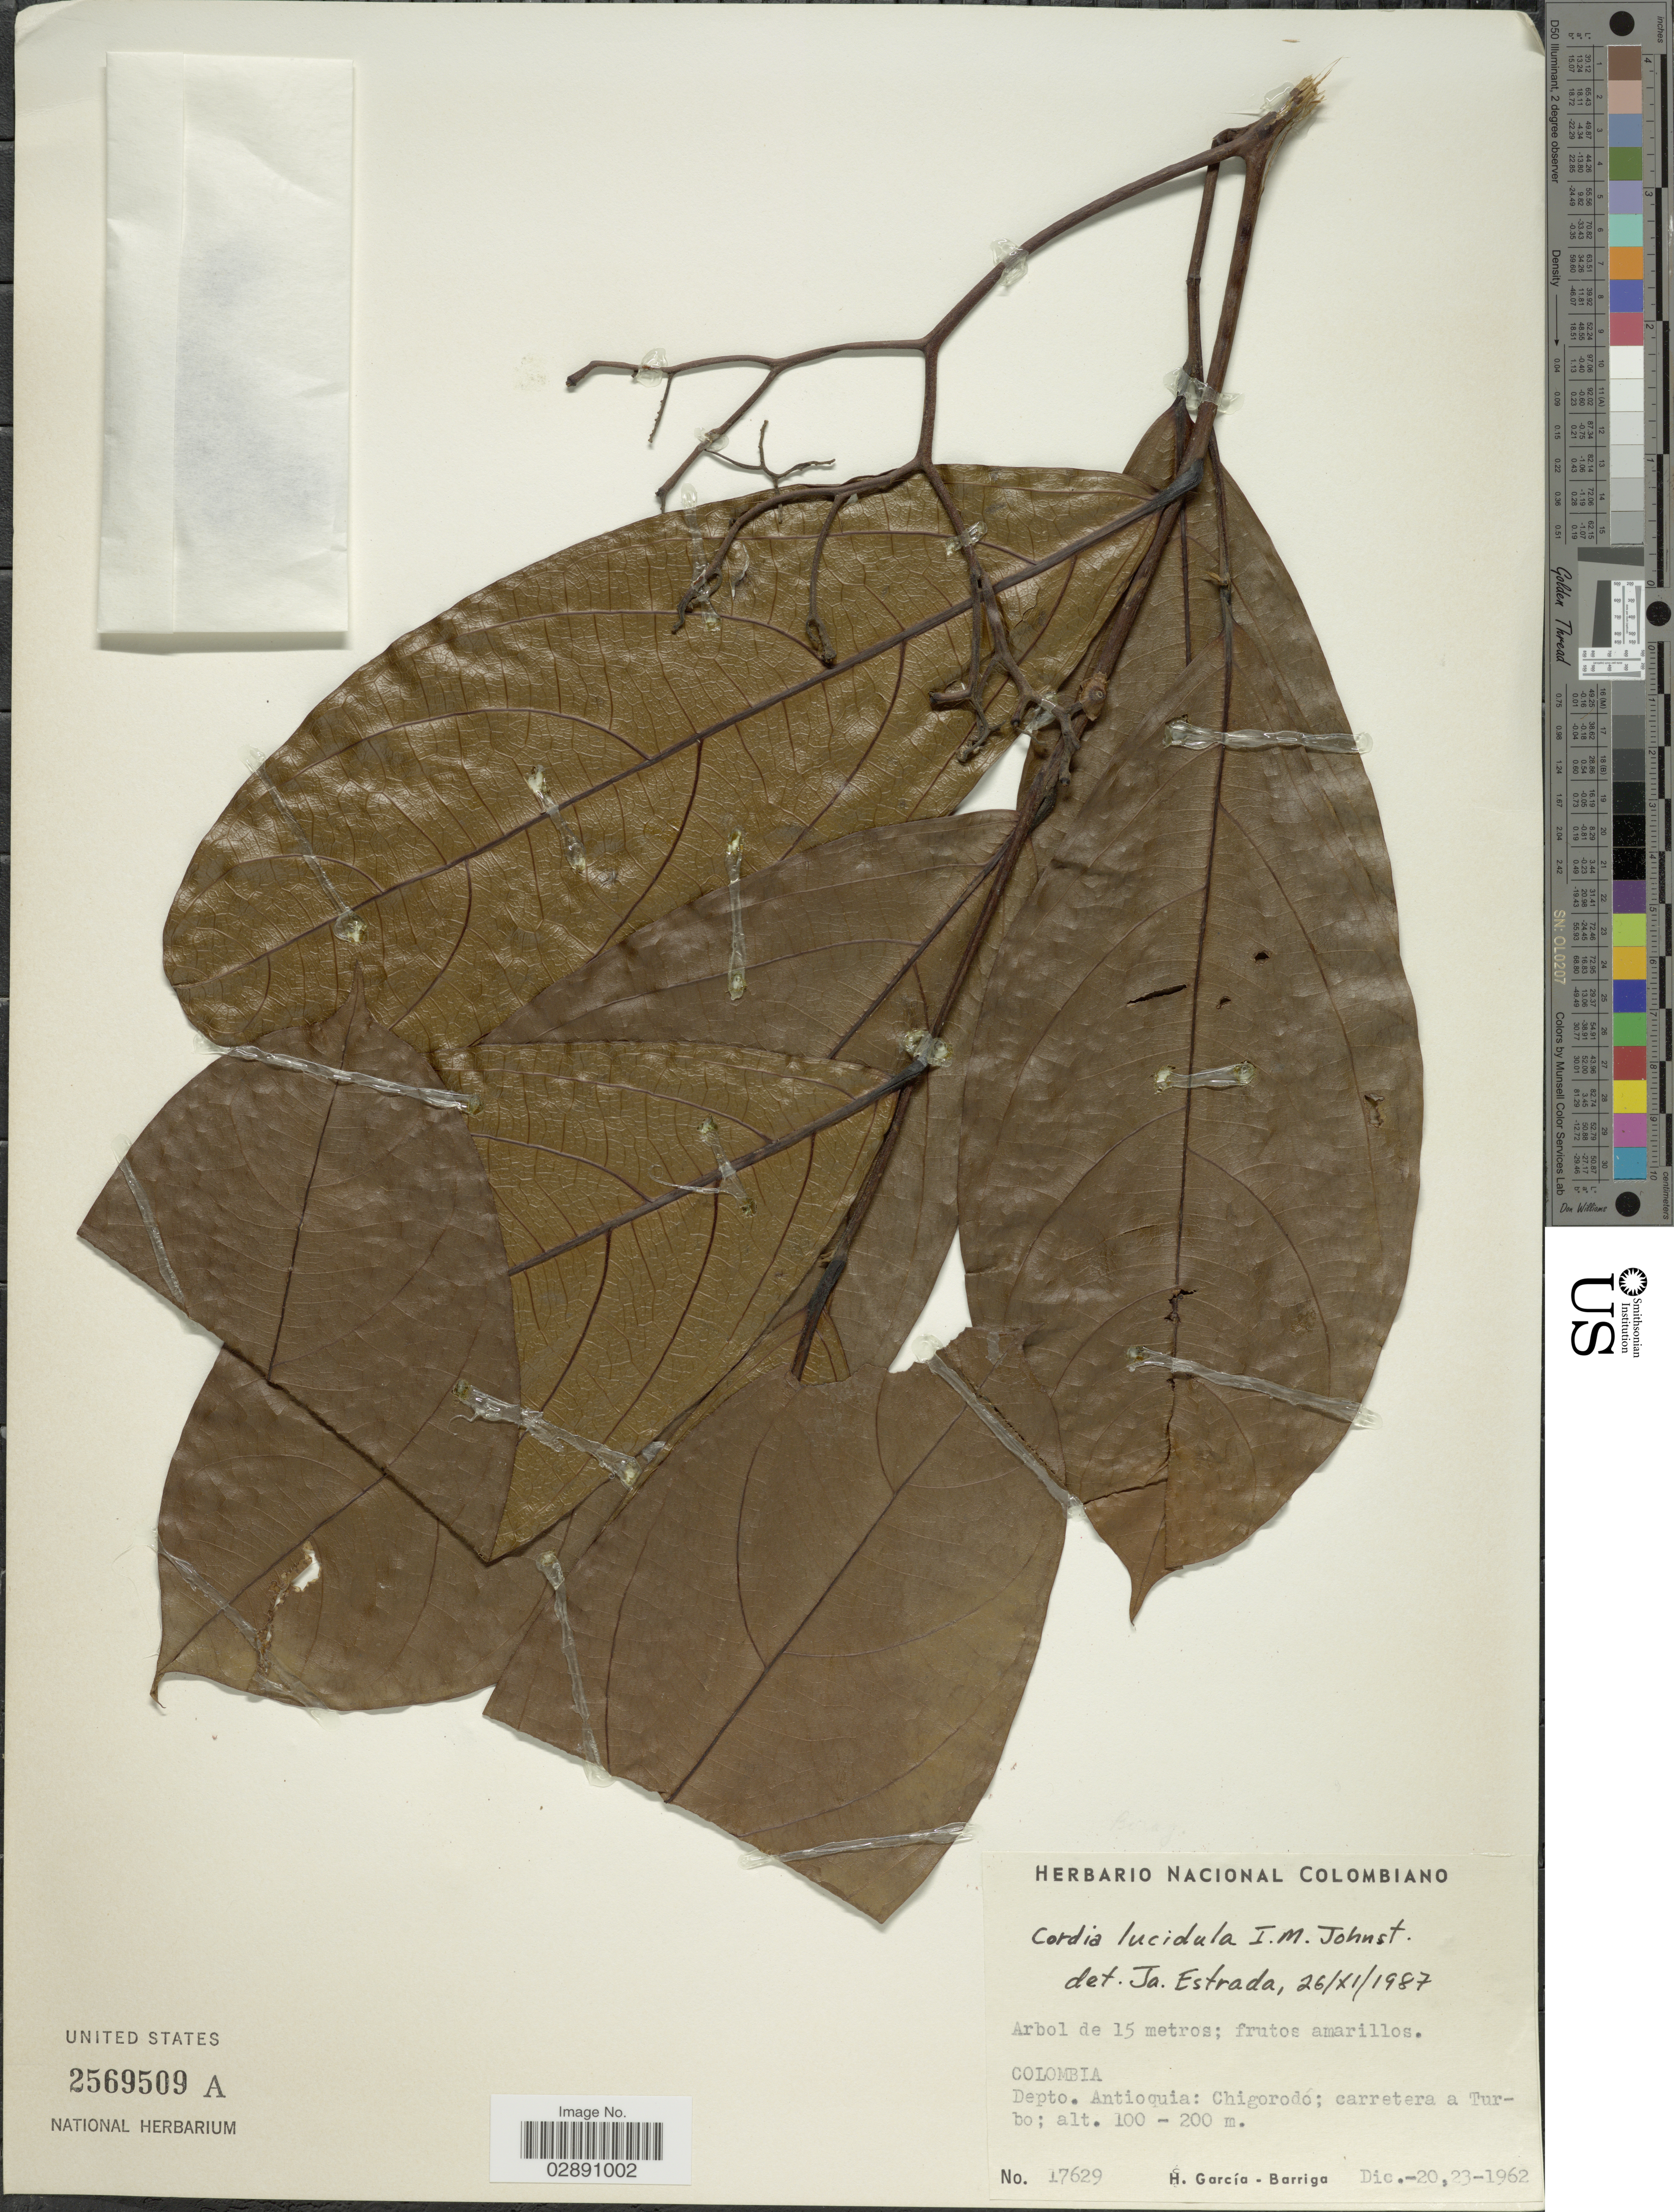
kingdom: Plantae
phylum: Tracheophyta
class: Magnoliopsida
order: Boraginales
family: Cordiaceae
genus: Cordia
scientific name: Cordia lucidula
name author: I.M. Johnst.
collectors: H. García Barriga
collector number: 17629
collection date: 1962-12-20/1962-12-23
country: Colombia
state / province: Antioquia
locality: Depto. Antioquia: Chigorodó; carretera a Turbo.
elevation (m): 100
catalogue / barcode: US 2569509A